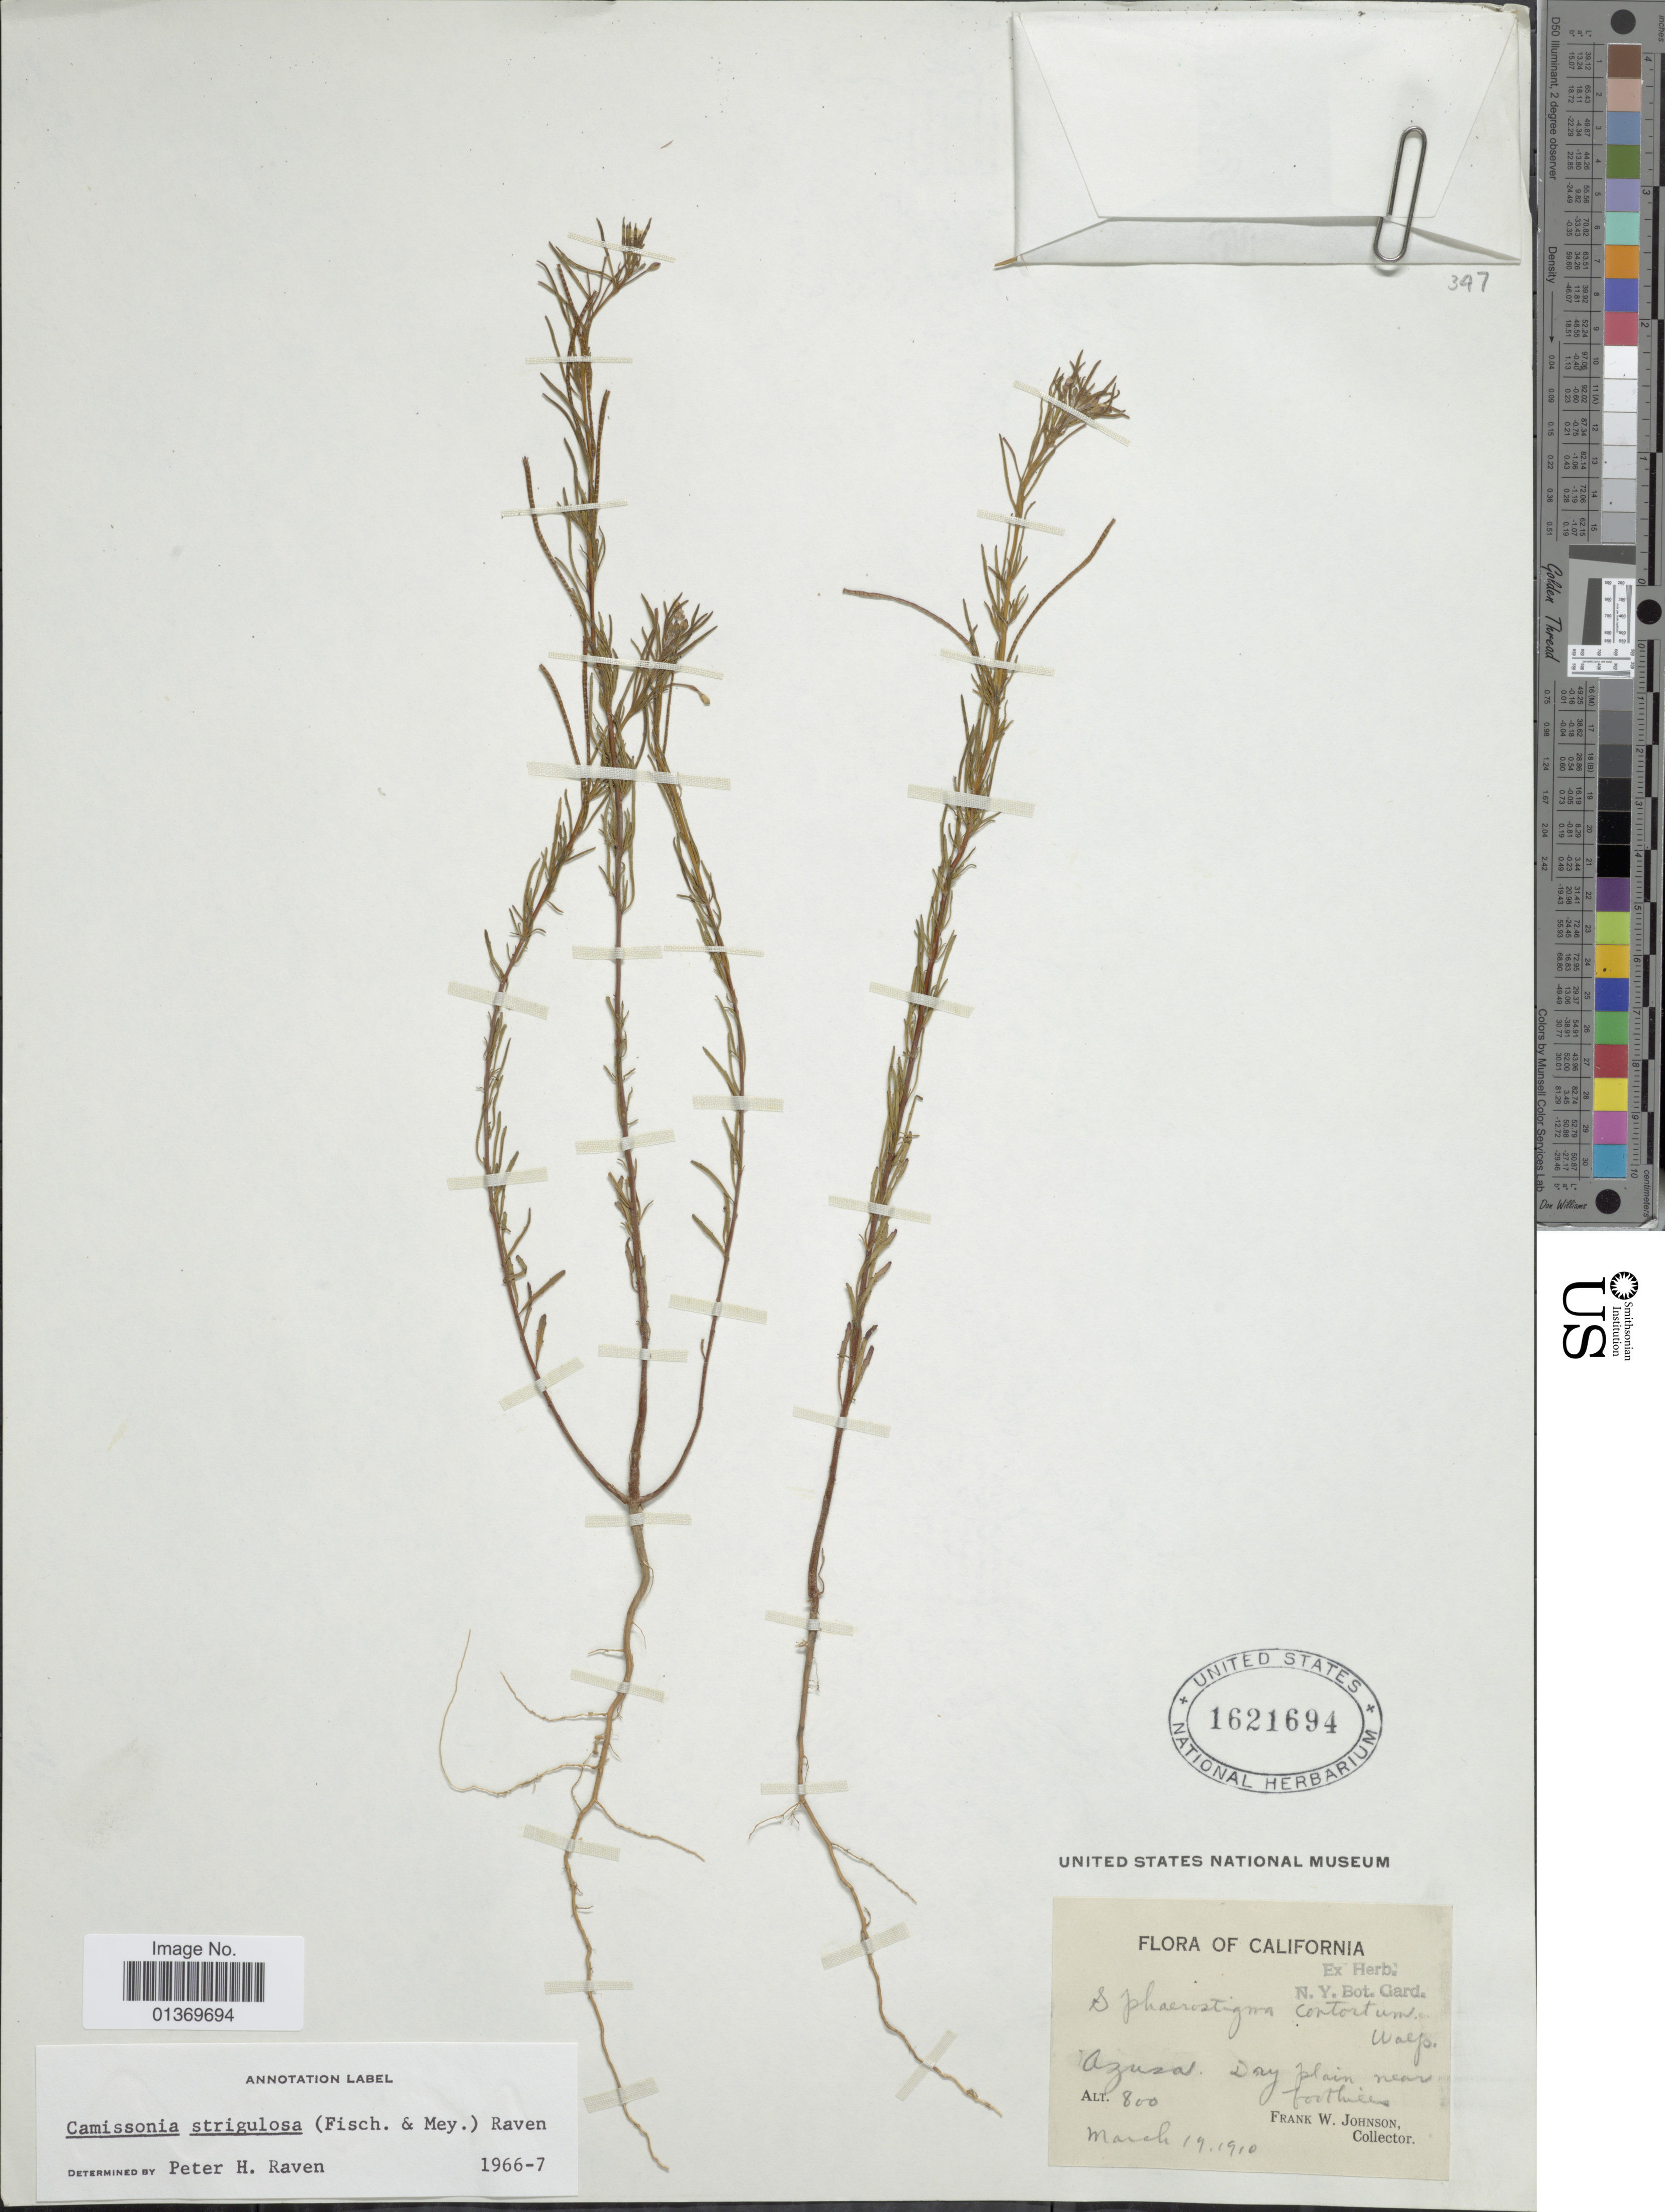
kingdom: Plantae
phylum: Tracheophyta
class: Magnoliopsida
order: Myrtales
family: Onagraceae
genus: Camissonia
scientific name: Camissonia strigulosa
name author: (Fisch. & C.A. Mey.) P.H. Raven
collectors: F. W. Johnson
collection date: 1910-03-19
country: United States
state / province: California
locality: Azusa Day plain near foothills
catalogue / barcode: US 1621694